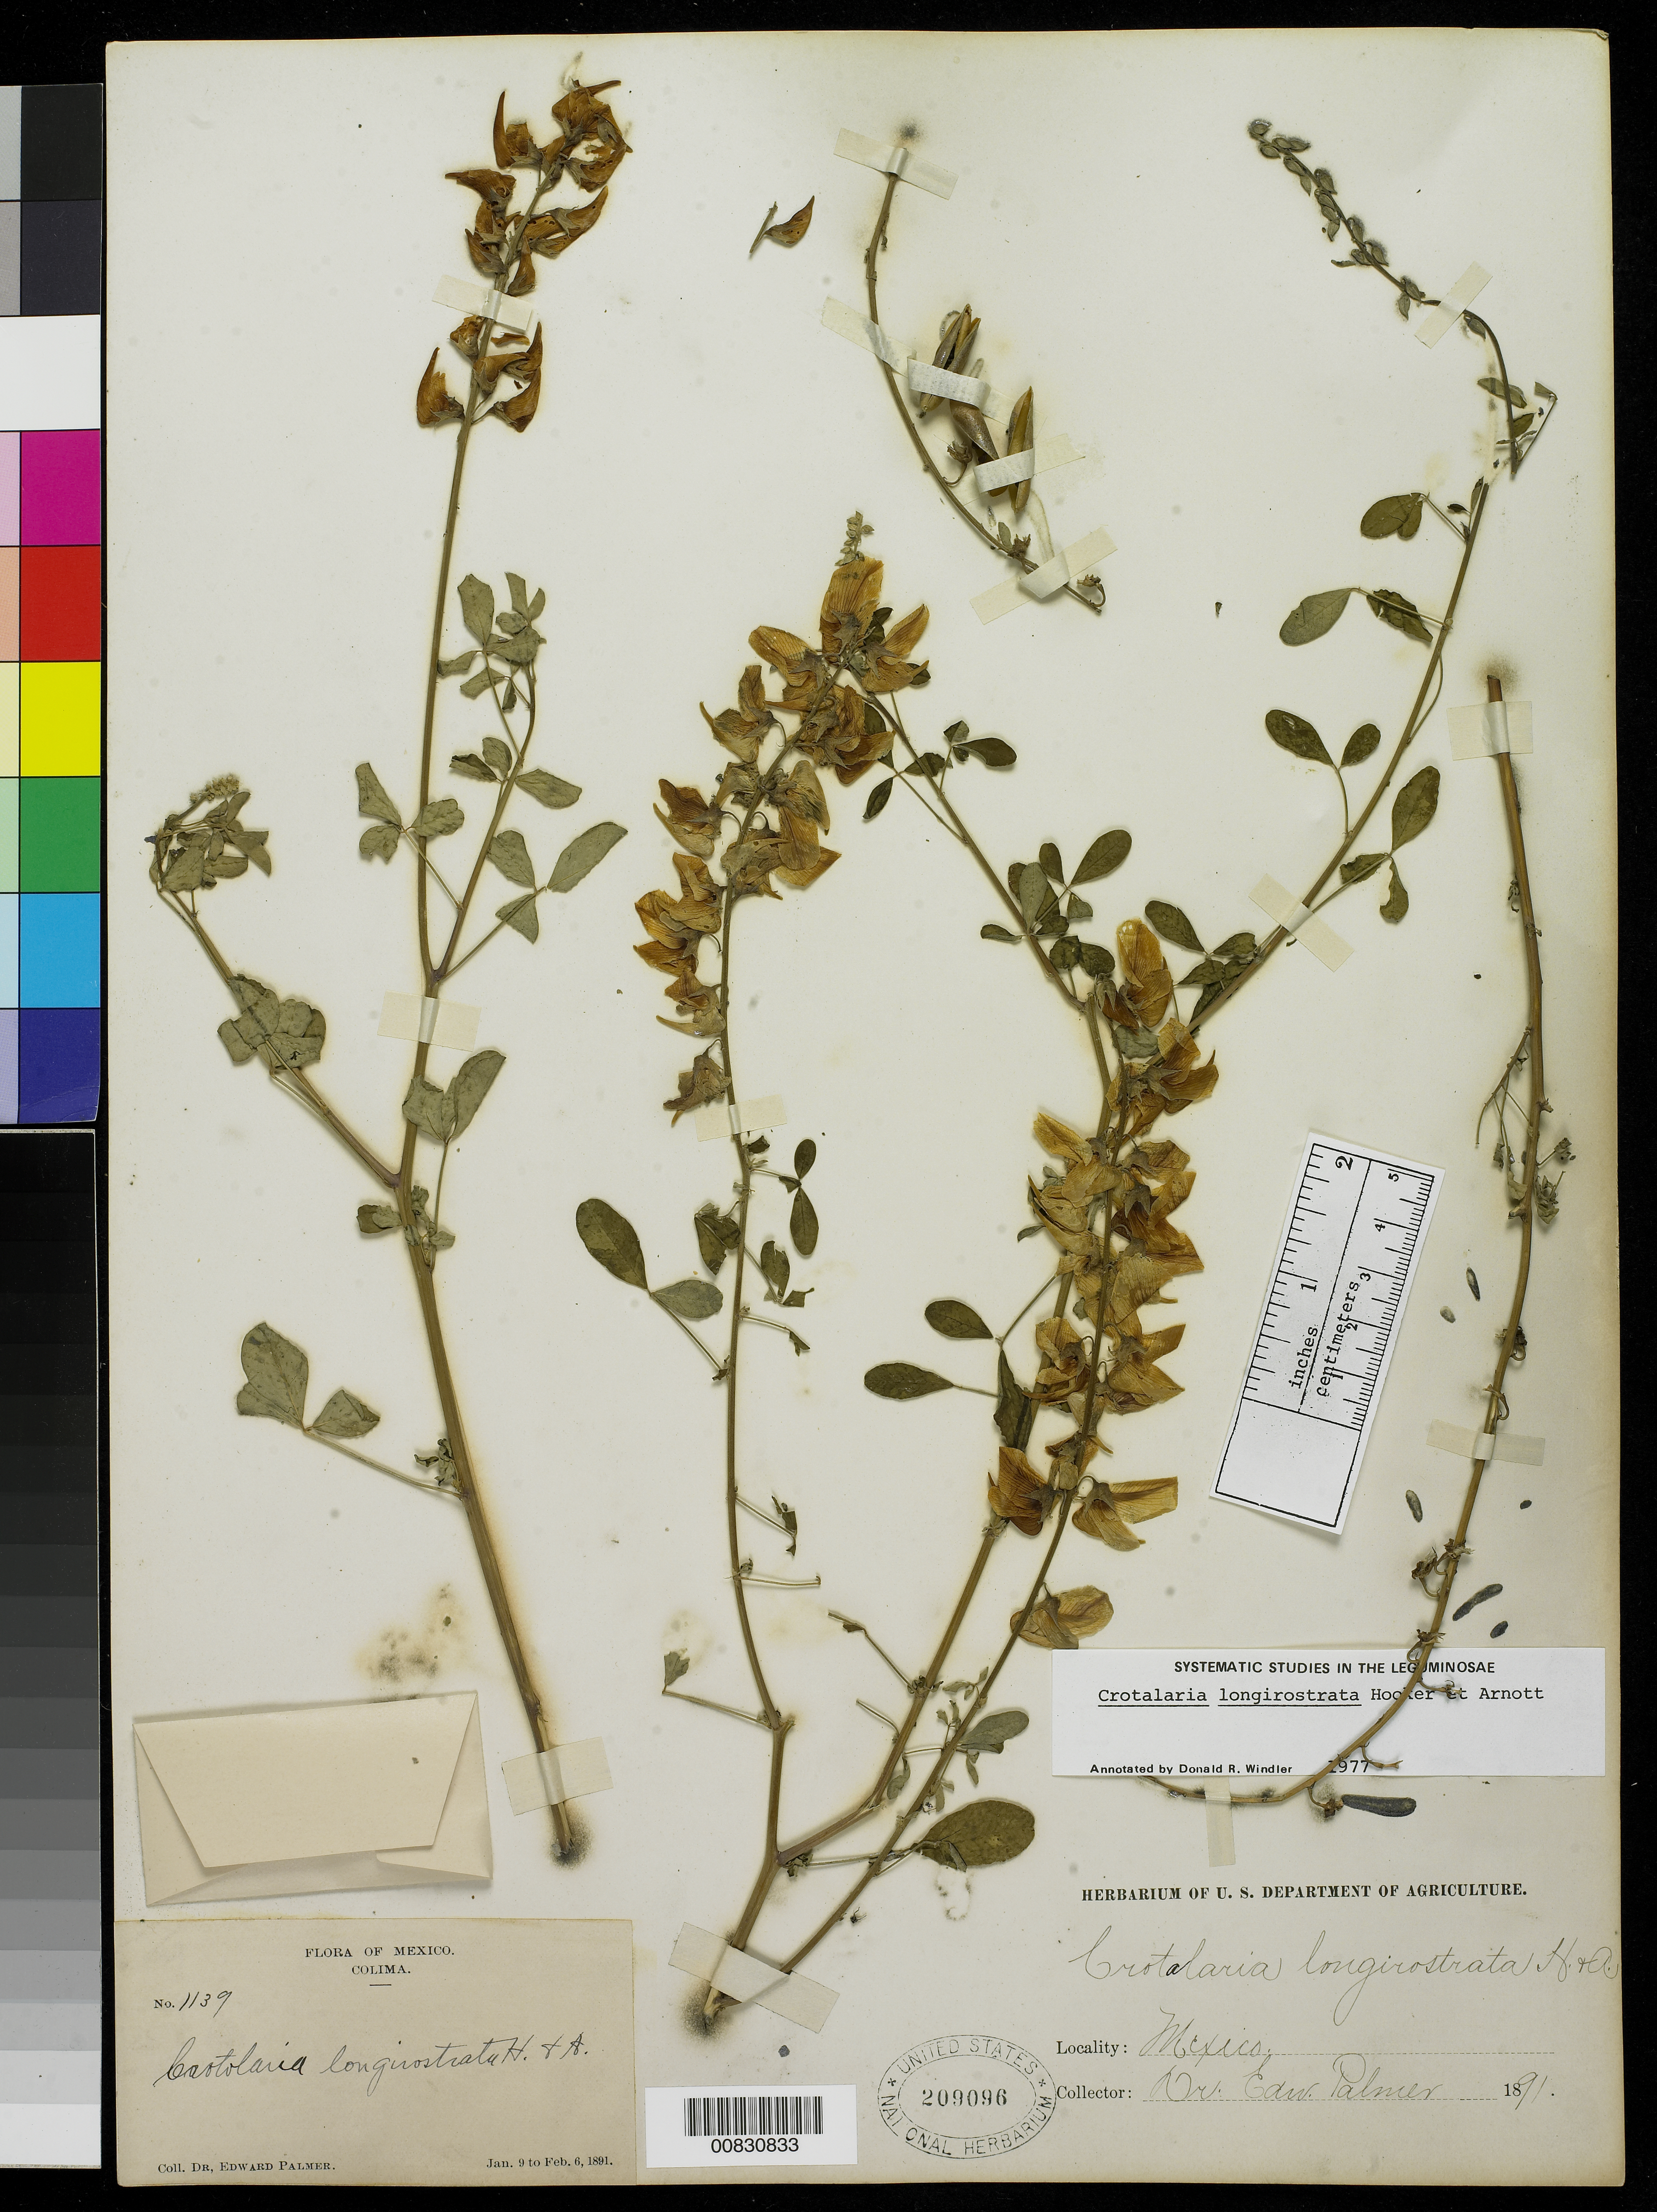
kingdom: Plantae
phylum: Tracheophyta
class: Magnoliopsida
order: Fabales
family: Fabaceae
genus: Crotalaria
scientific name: Crotalaria longirostrata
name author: Hook. & Arn.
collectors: E. Palmer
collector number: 1139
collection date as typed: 09 Jan 1891 to 06 Feb 1891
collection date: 1891-01-09/1891-02-06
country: Mexico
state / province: Colima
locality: Colima.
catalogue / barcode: US 209096